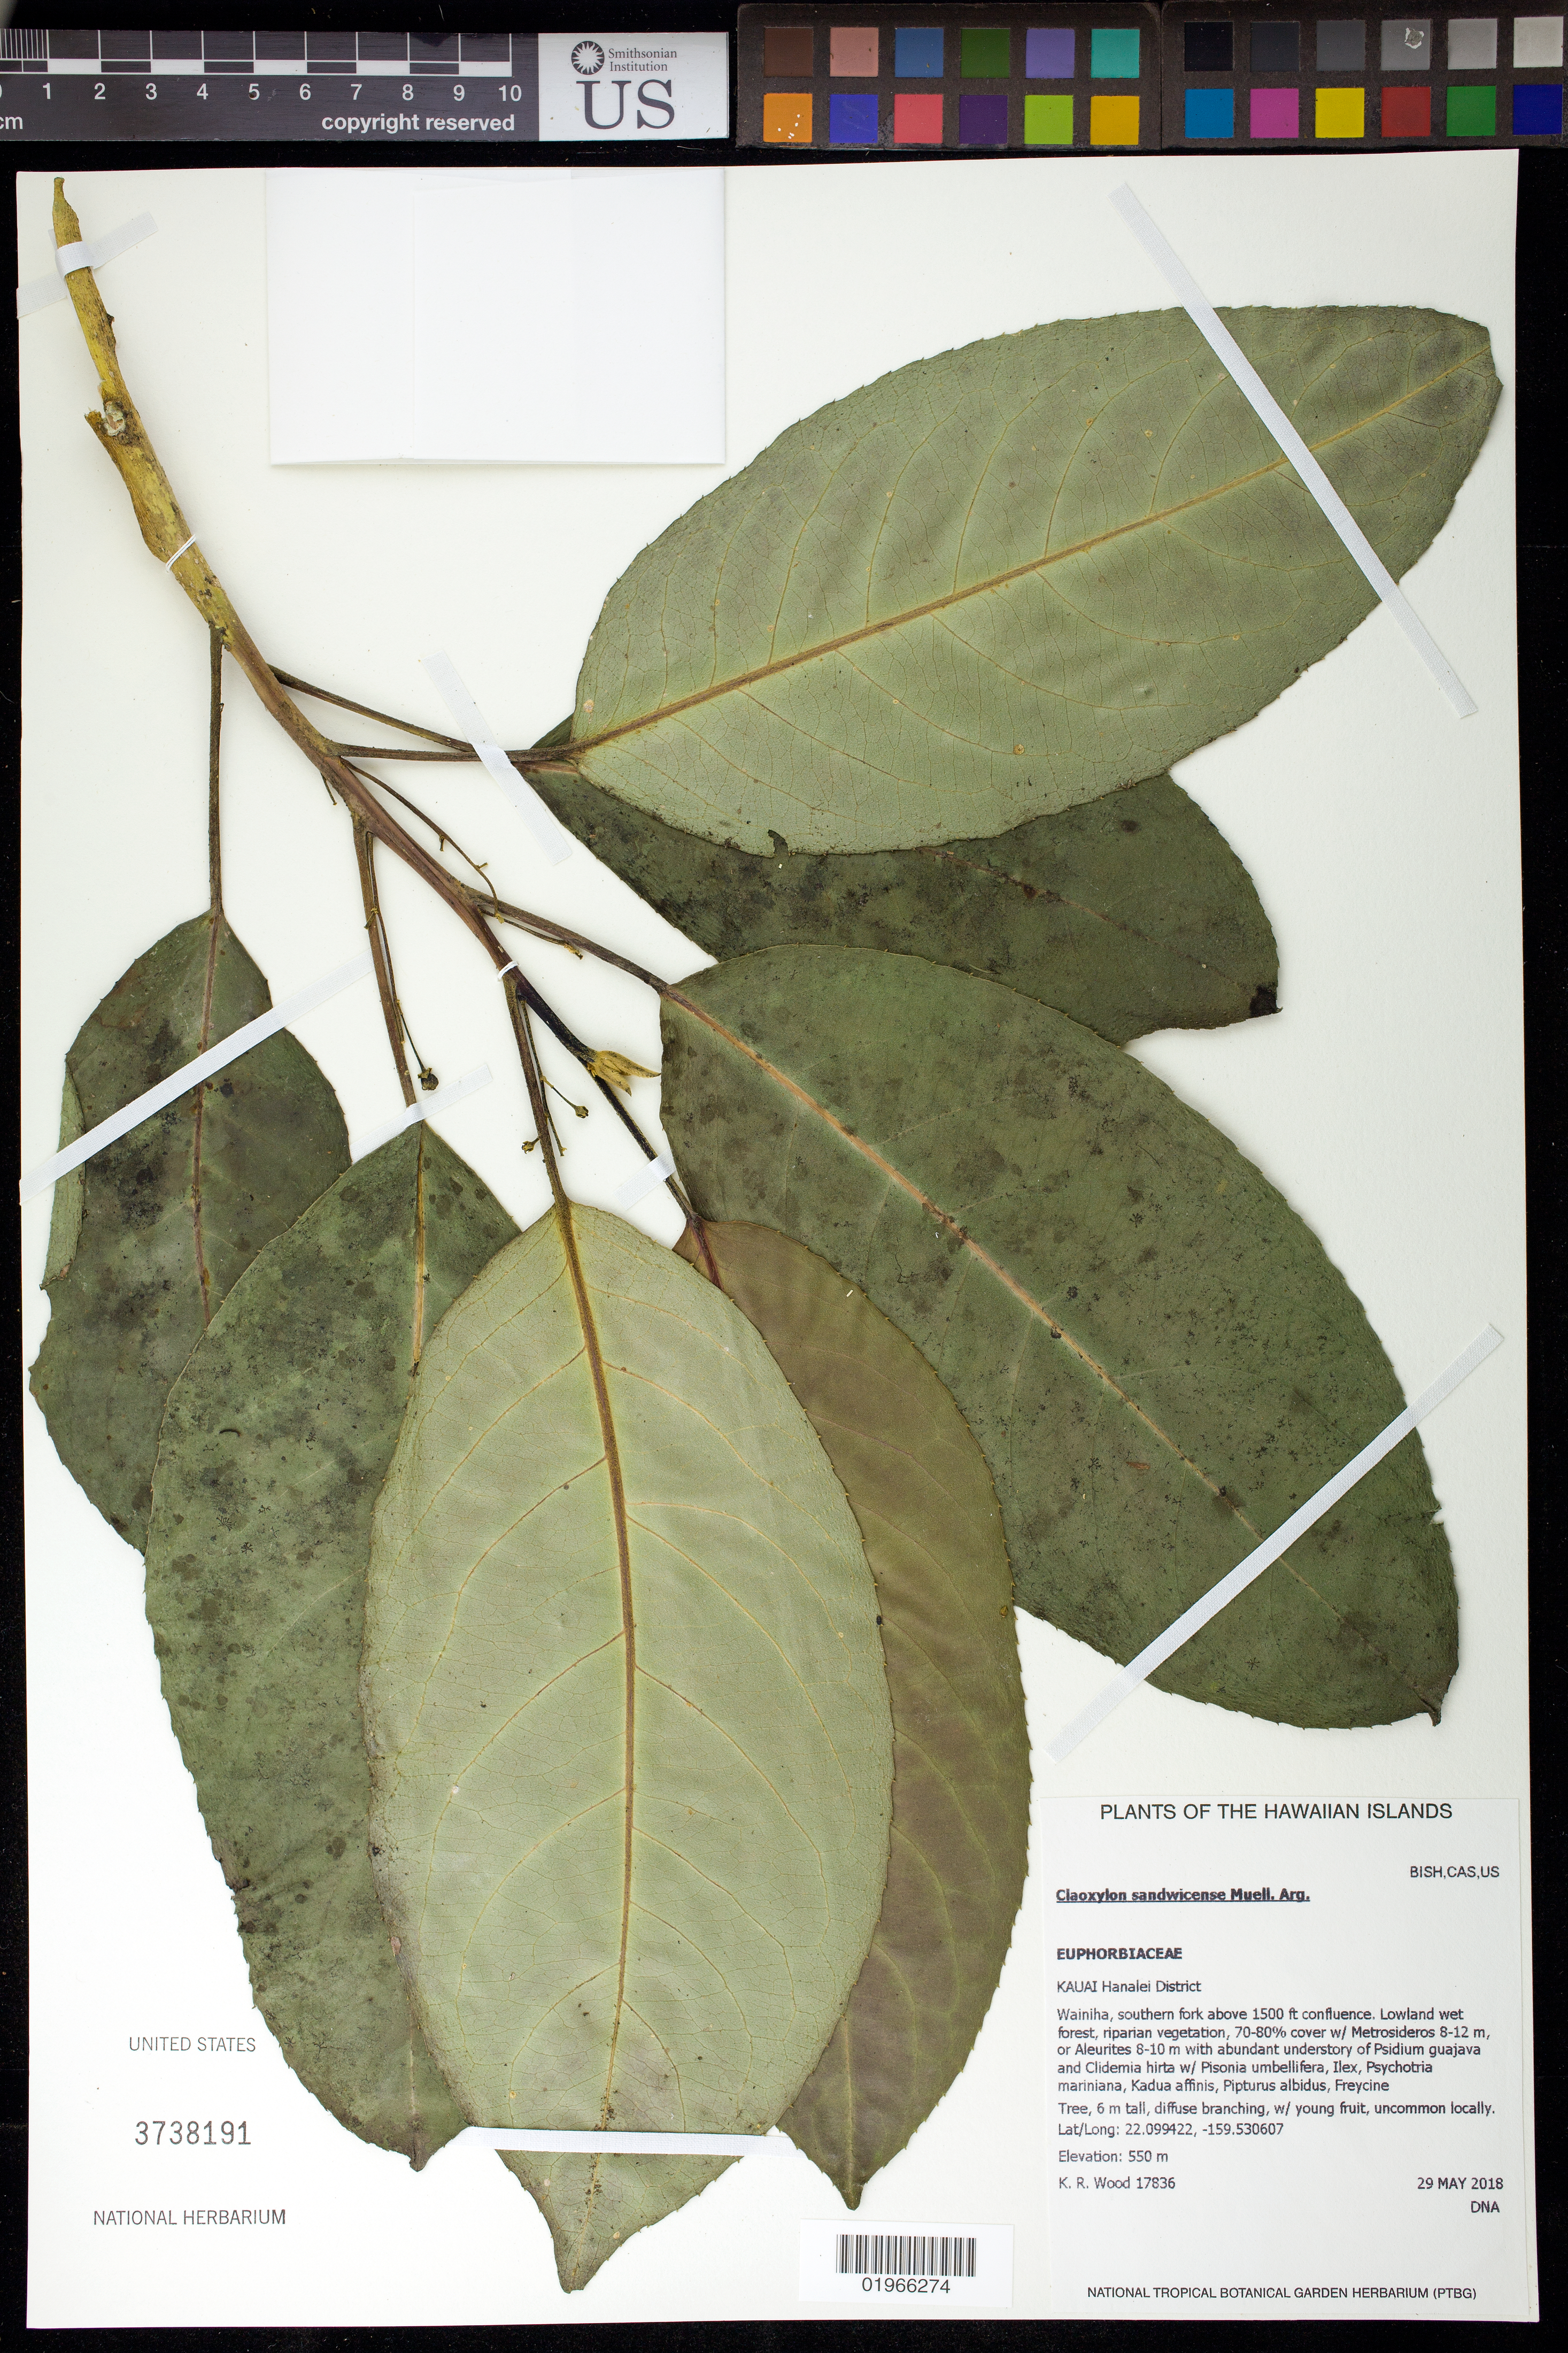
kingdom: Plantae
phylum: Tracheophyta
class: Magnoliopsida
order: Malpighiales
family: Euphorbiaceae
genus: Claoxylon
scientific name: Claoxylon sandwicense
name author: Müll. Arg.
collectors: K. R. Wood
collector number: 17836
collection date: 2018-05-29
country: United States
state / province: Hawaii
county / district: Kauai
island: Kaua'i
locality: Hanalei District, Wainiha, souther fork above 1500 ft confluence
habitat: Lowland wet forest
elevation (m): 550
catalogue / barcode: US 3738191